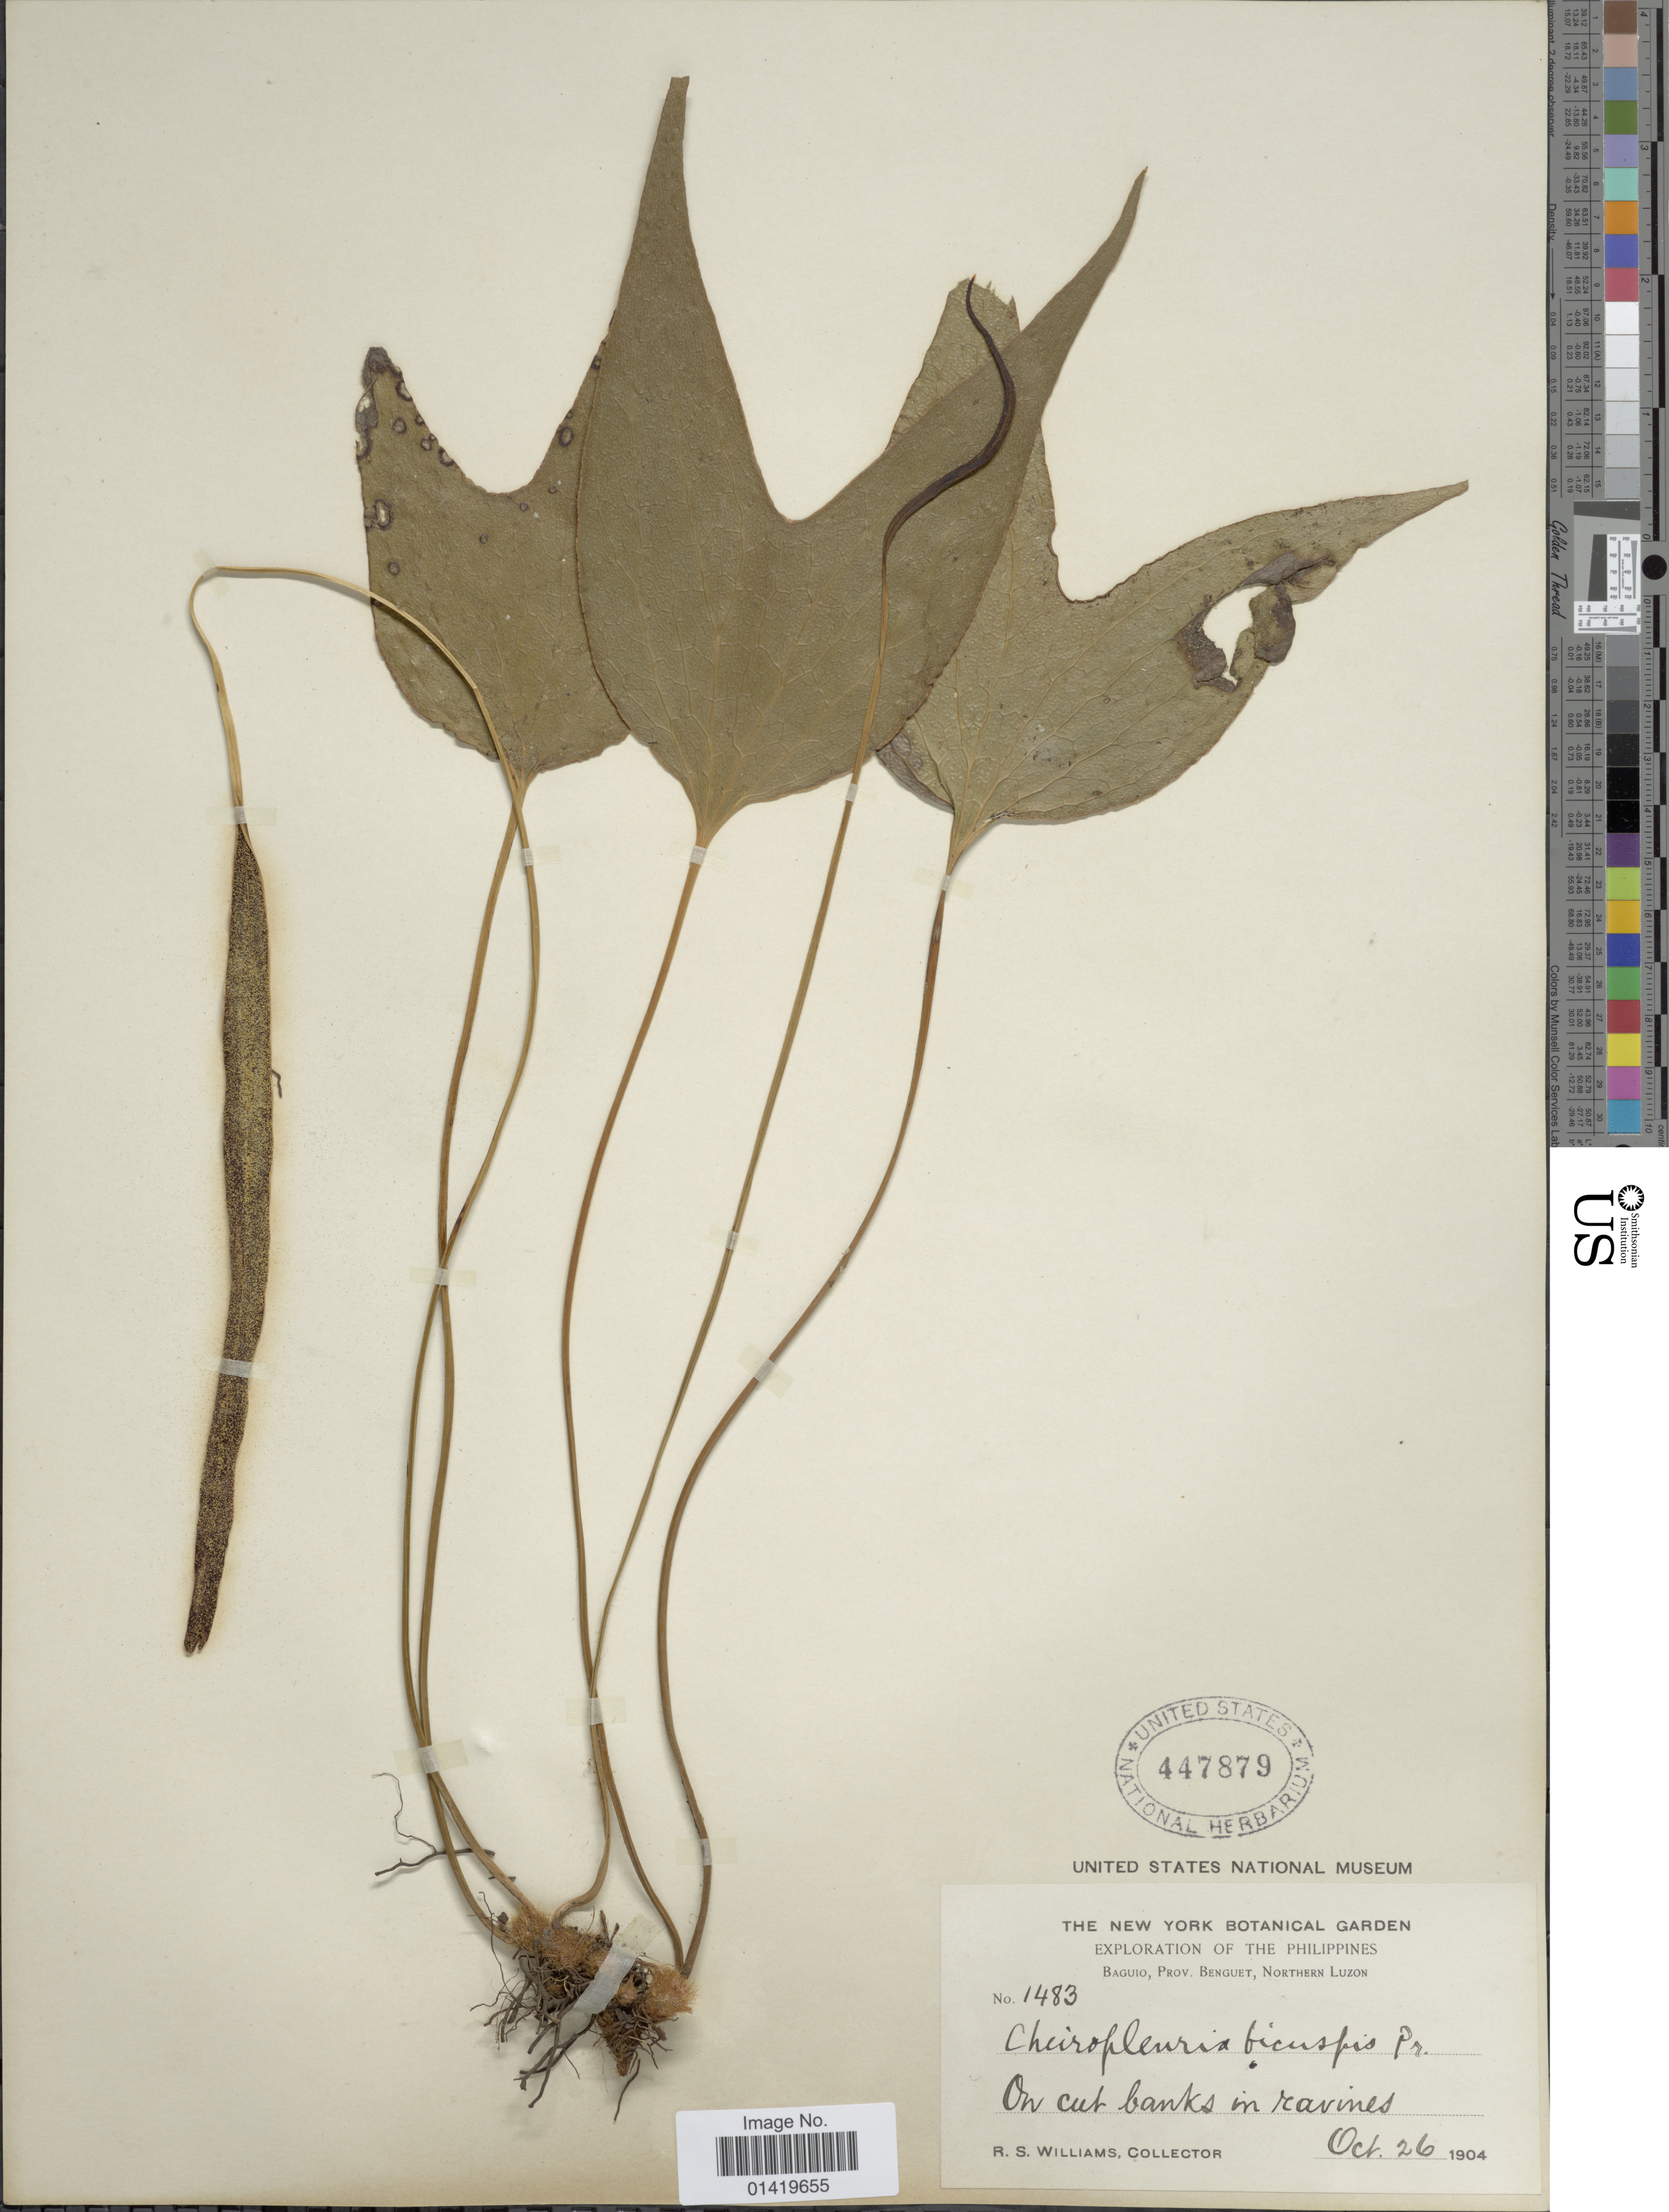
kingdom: Plantae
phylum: Tracheophyta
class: Polypodiopsida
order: Gleicheniales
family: Dipteridaceae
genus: Cheiropleuria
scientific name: Cheiropleuria bicuspis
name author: (Blume) C. Presl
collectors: R. S. Williams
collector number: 1483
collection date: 1904-10-26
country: Philippines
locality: Baguio, prov. Benguet, Northern Luzon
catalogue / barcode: US 447879